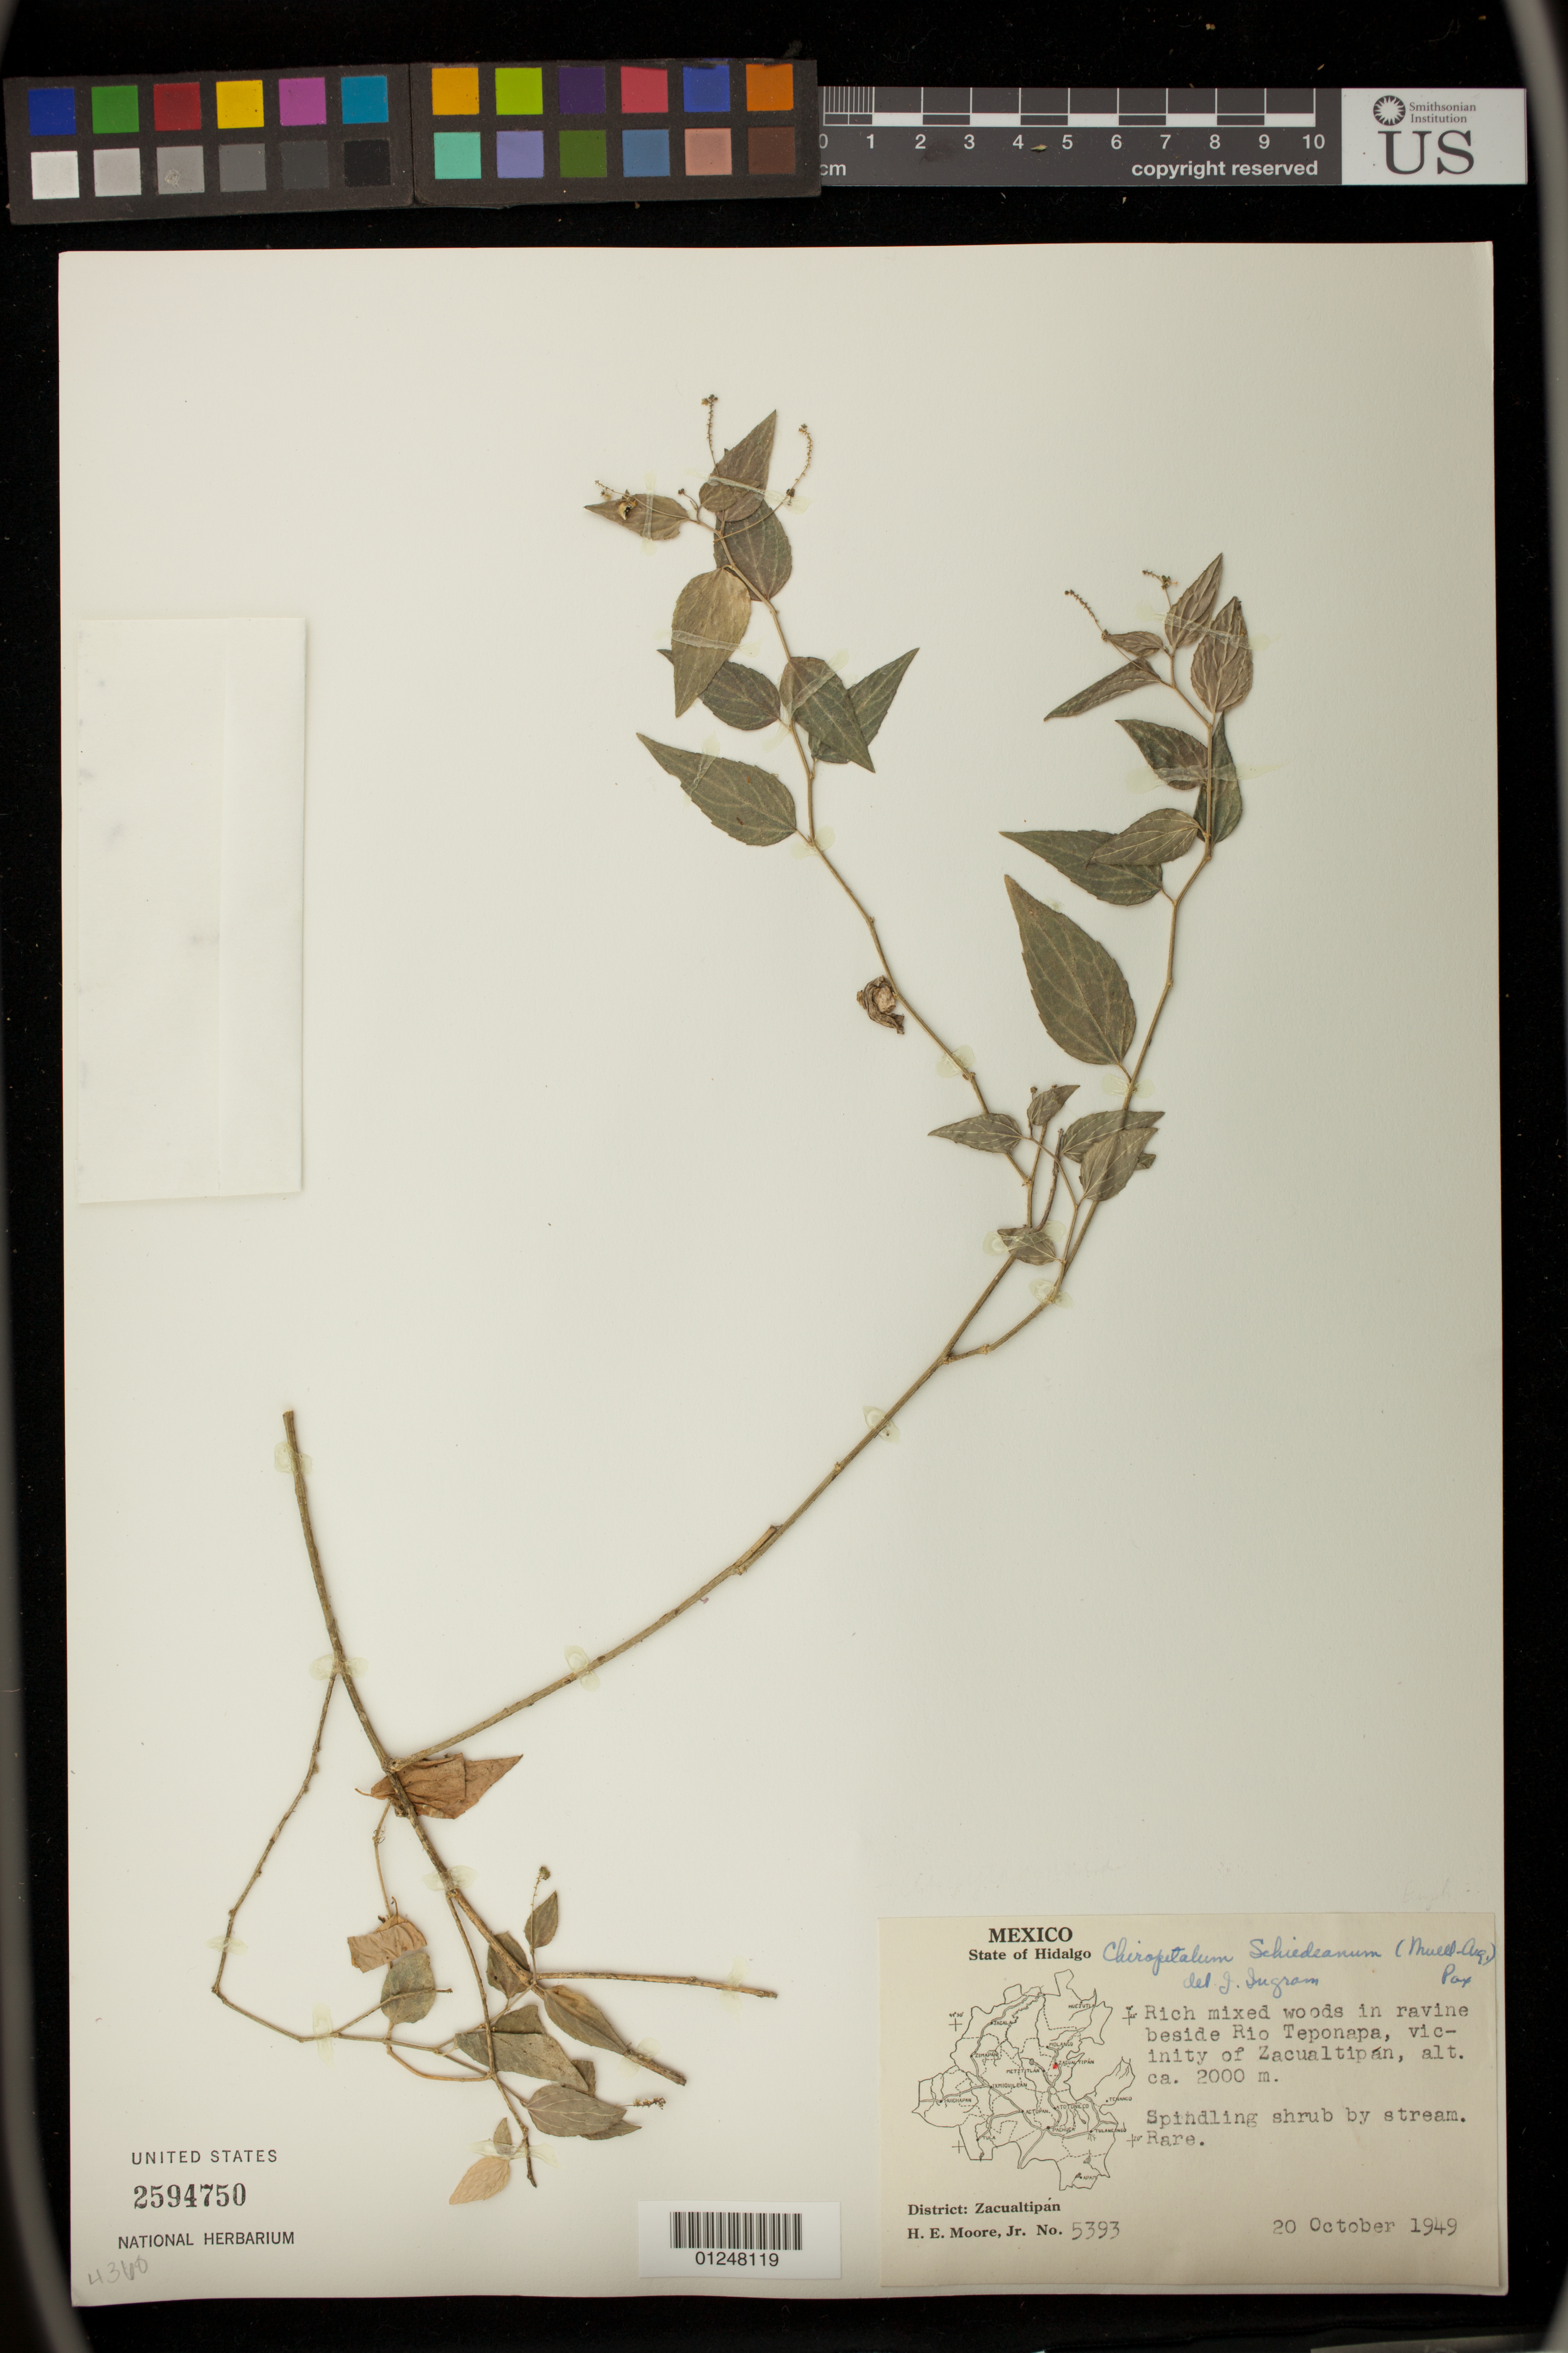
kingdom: Plantae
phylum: Tracheophyta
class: Magnoliopsida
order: Malpighiales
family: Euphorbiaceae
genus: Argythamnia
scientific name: Argythamnia schiedeana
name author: Müll. Arg.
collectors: H. Moore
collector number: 5393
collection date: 1949-10-20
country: Mexico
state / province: Hidalgo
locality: Rich mixed woods in ravine beside Rio Teponapa, vicinity of Zacualtipan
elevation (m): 2000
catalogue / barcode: US 2594750